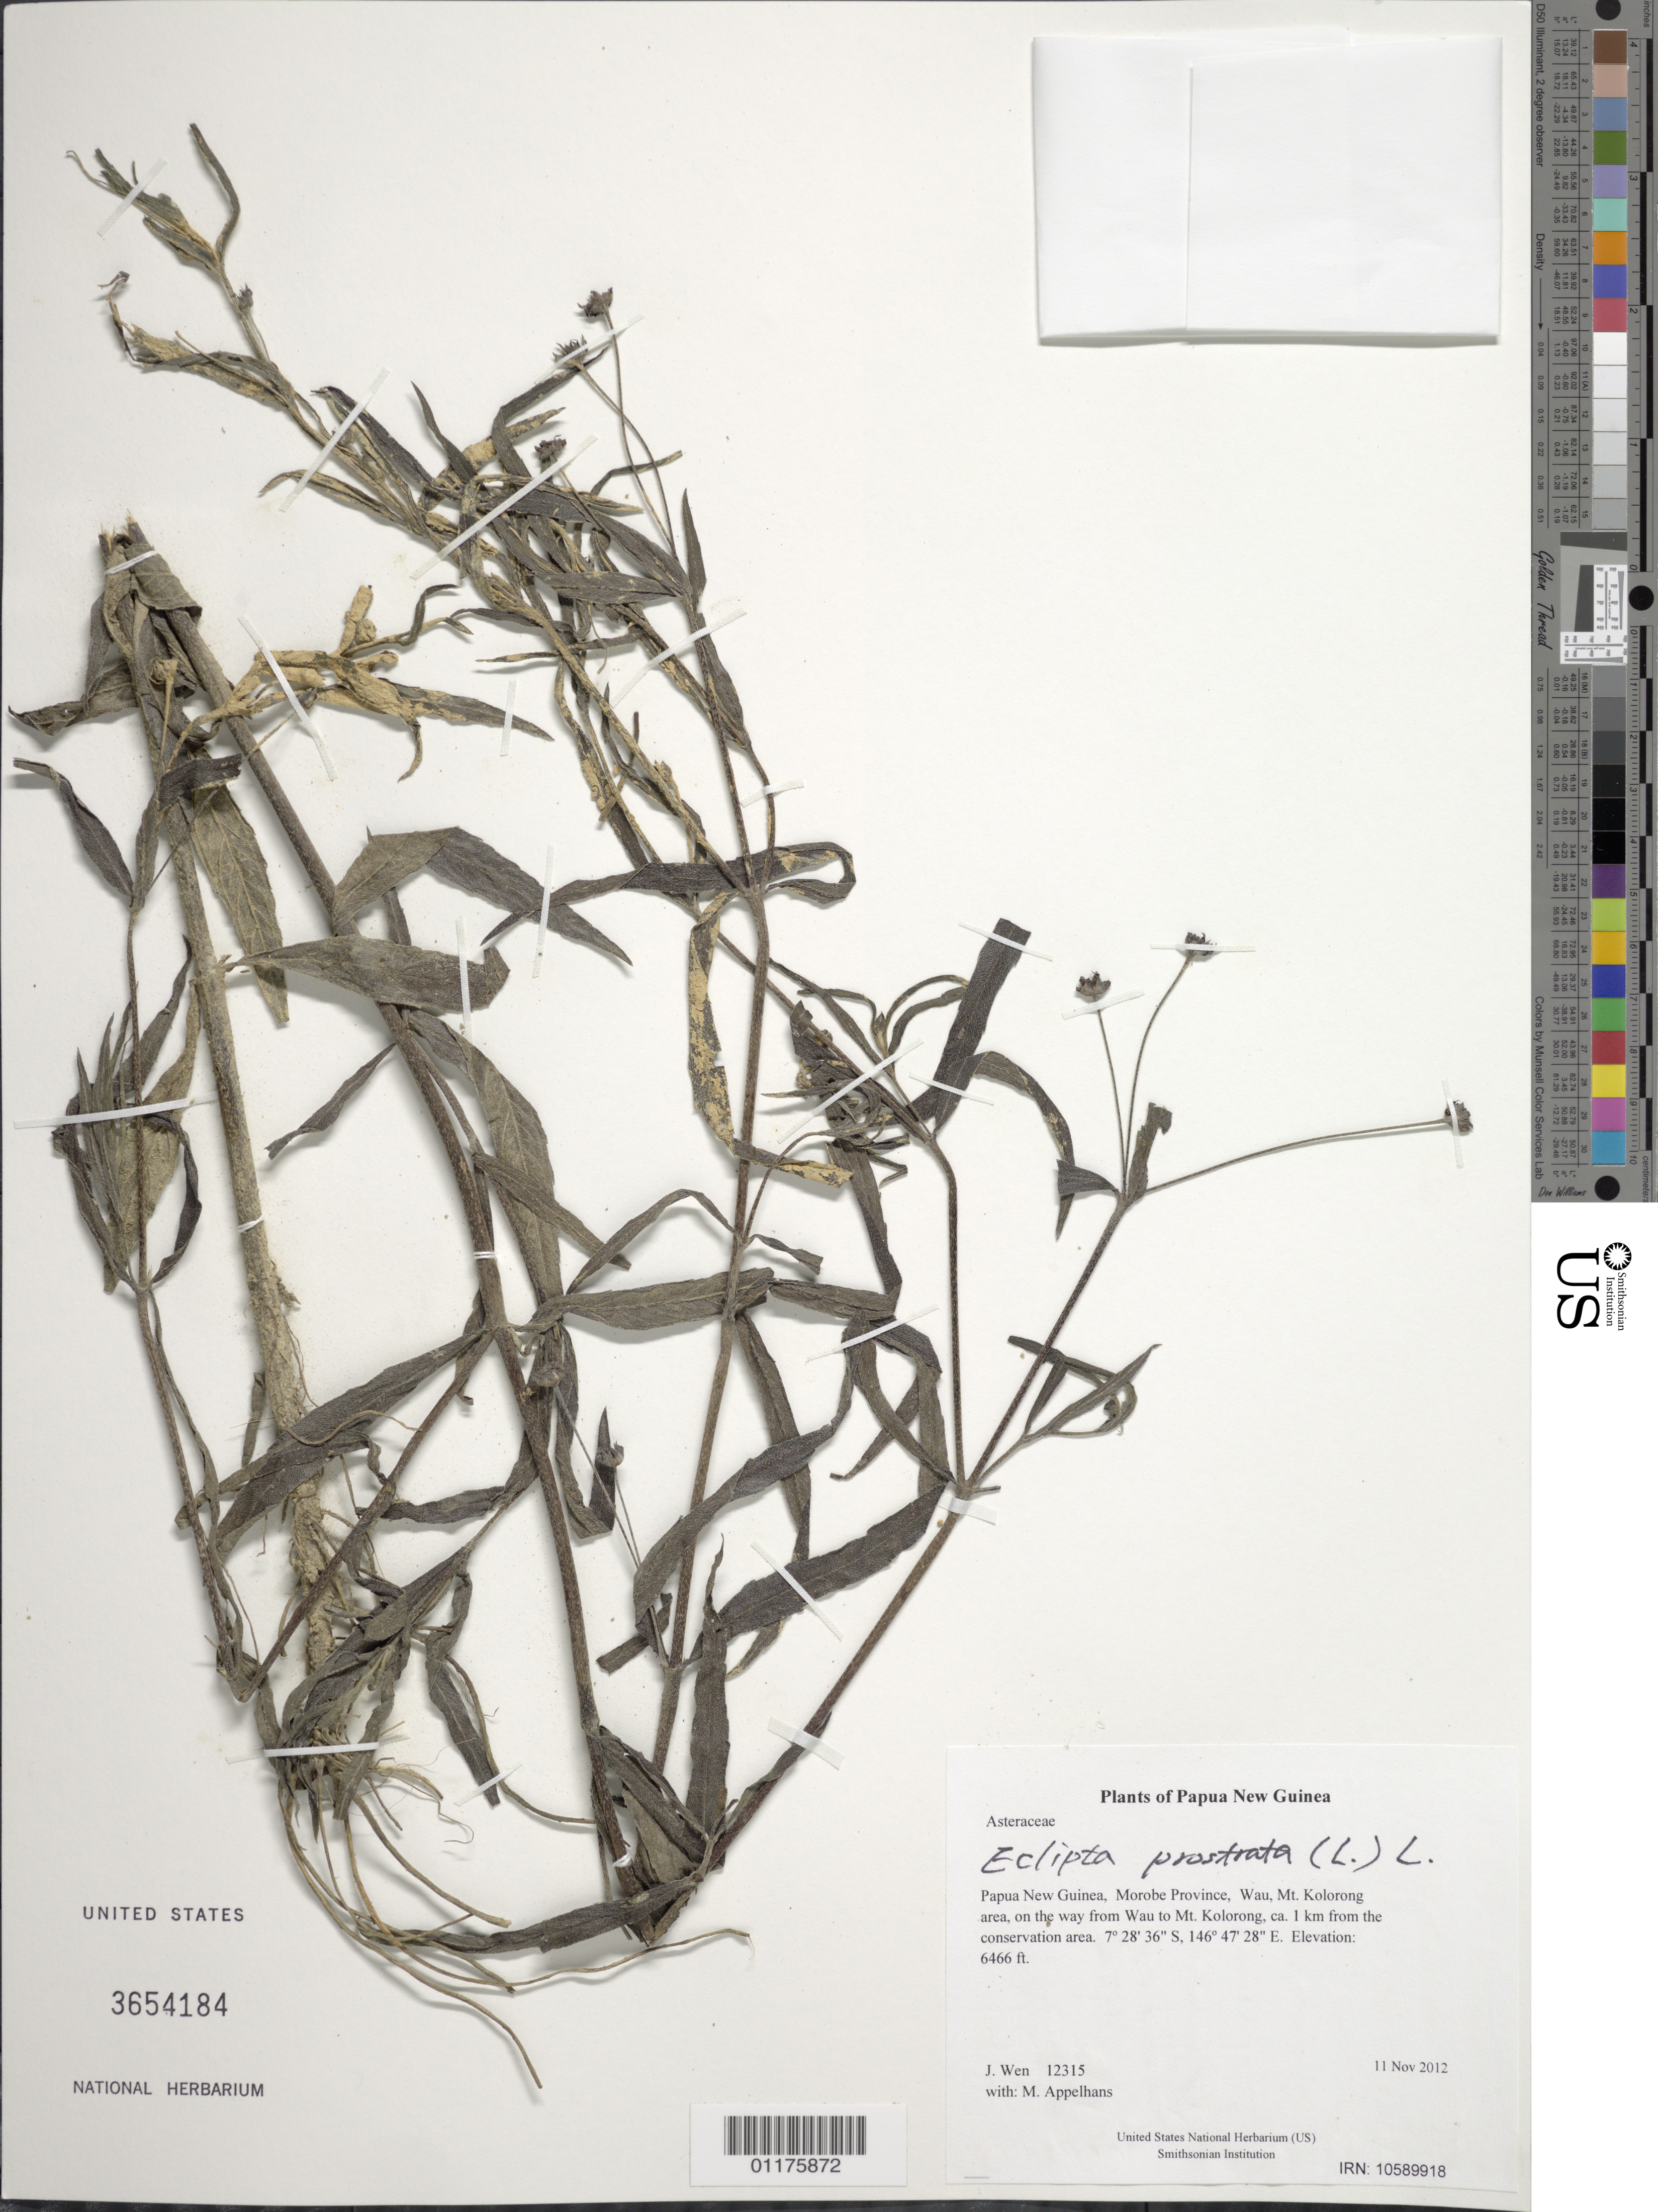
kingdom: Plantae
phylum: Tracheophyta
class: Magnoliopsida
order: Asterales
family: Asteraceae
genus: Eclipta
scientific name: Eclipta prostrata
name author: (L.) L.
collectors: M. Appelhans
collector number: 12315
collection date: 2012-11-11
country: Papua New Guinea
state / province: Morobe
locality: Wau, Mt. Kolorong area, on the way from Wau to Mt. Kolorong, ca. 1 km from the conservation area.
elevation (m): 1971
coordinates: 07 28.600 S, 146 47.468 E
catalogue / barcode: US 3654184